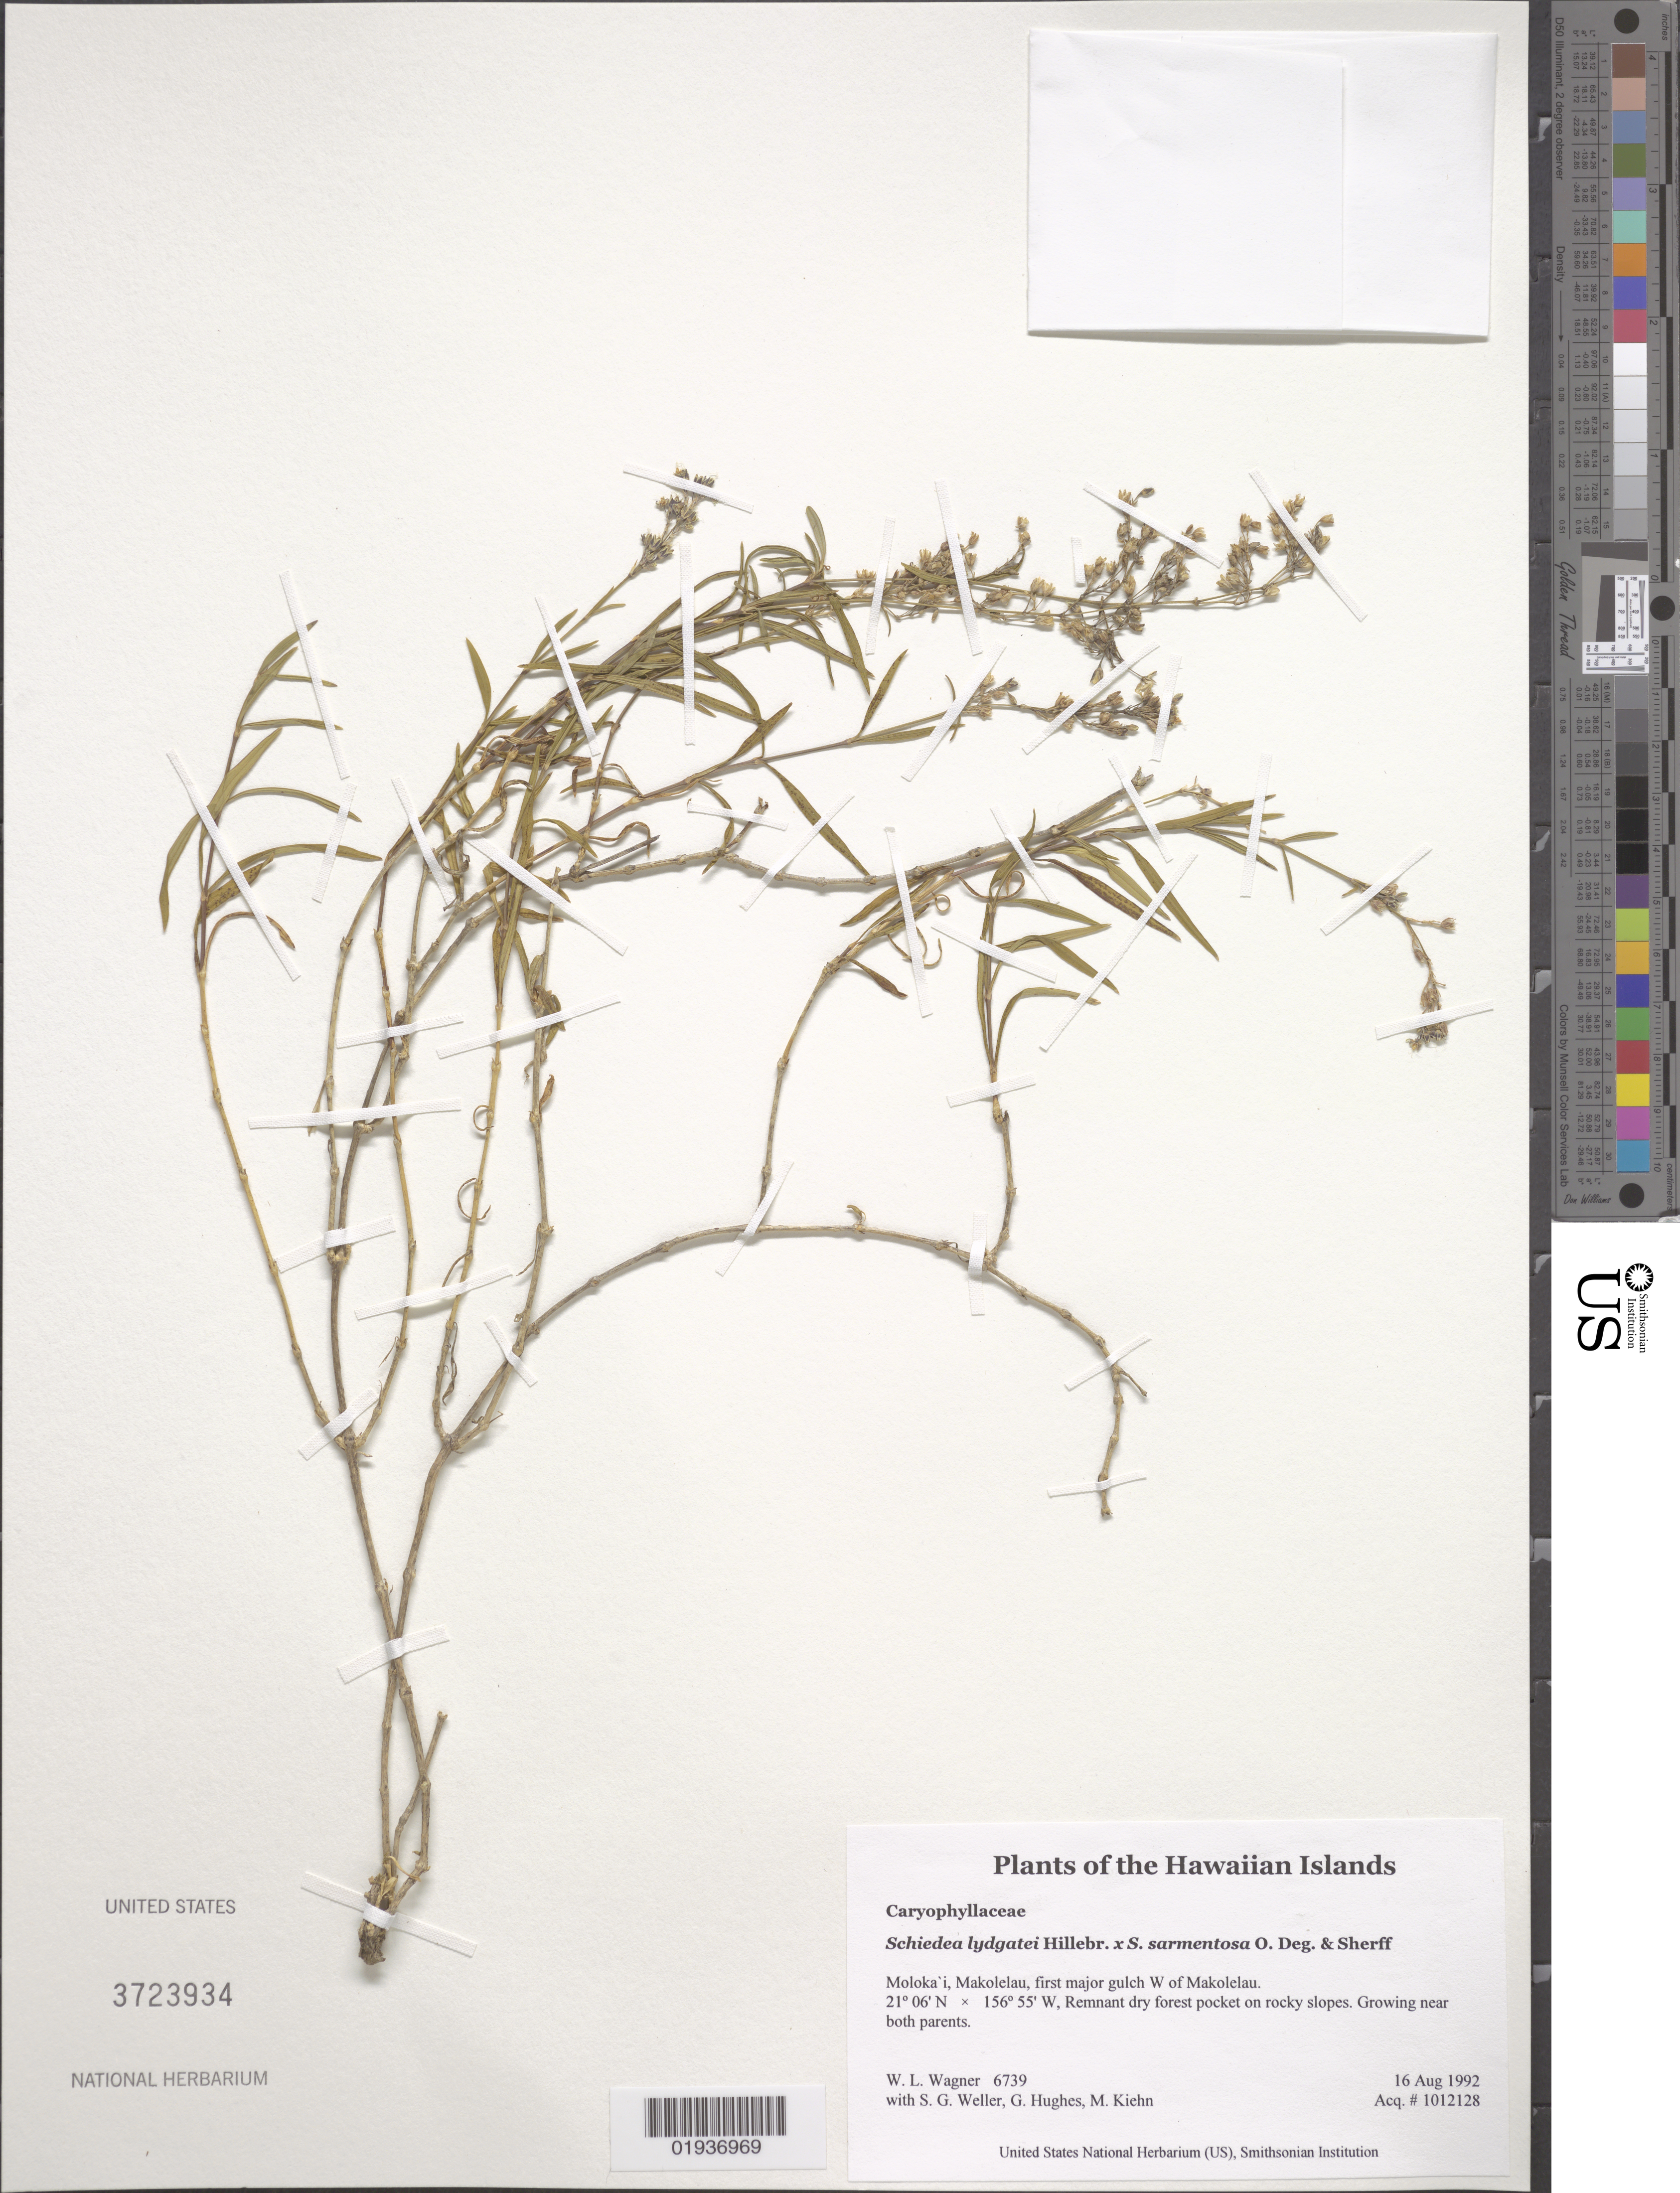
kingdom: Plantae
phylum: Tracheophyta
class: Magnoliopsida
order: Caryophyllales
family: Caryophyllaceae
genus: Schiedea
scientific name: Schiedea lydgatei x S. sarmentosa O. Deg. & Sherff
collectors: W. L. Wagner, S. G. Weller, G. Hughes & M. Kiehn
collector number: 6739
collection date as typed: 16 Aug 1992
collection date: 1992-08-16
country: United States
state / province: Hawaii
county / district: Maui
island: Moloka'i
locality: Moloka'i District, Makolelau, first major gulch W of Makolelau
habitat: Remnant dry forest pocket on rocky slopes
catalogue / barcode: US 3723934